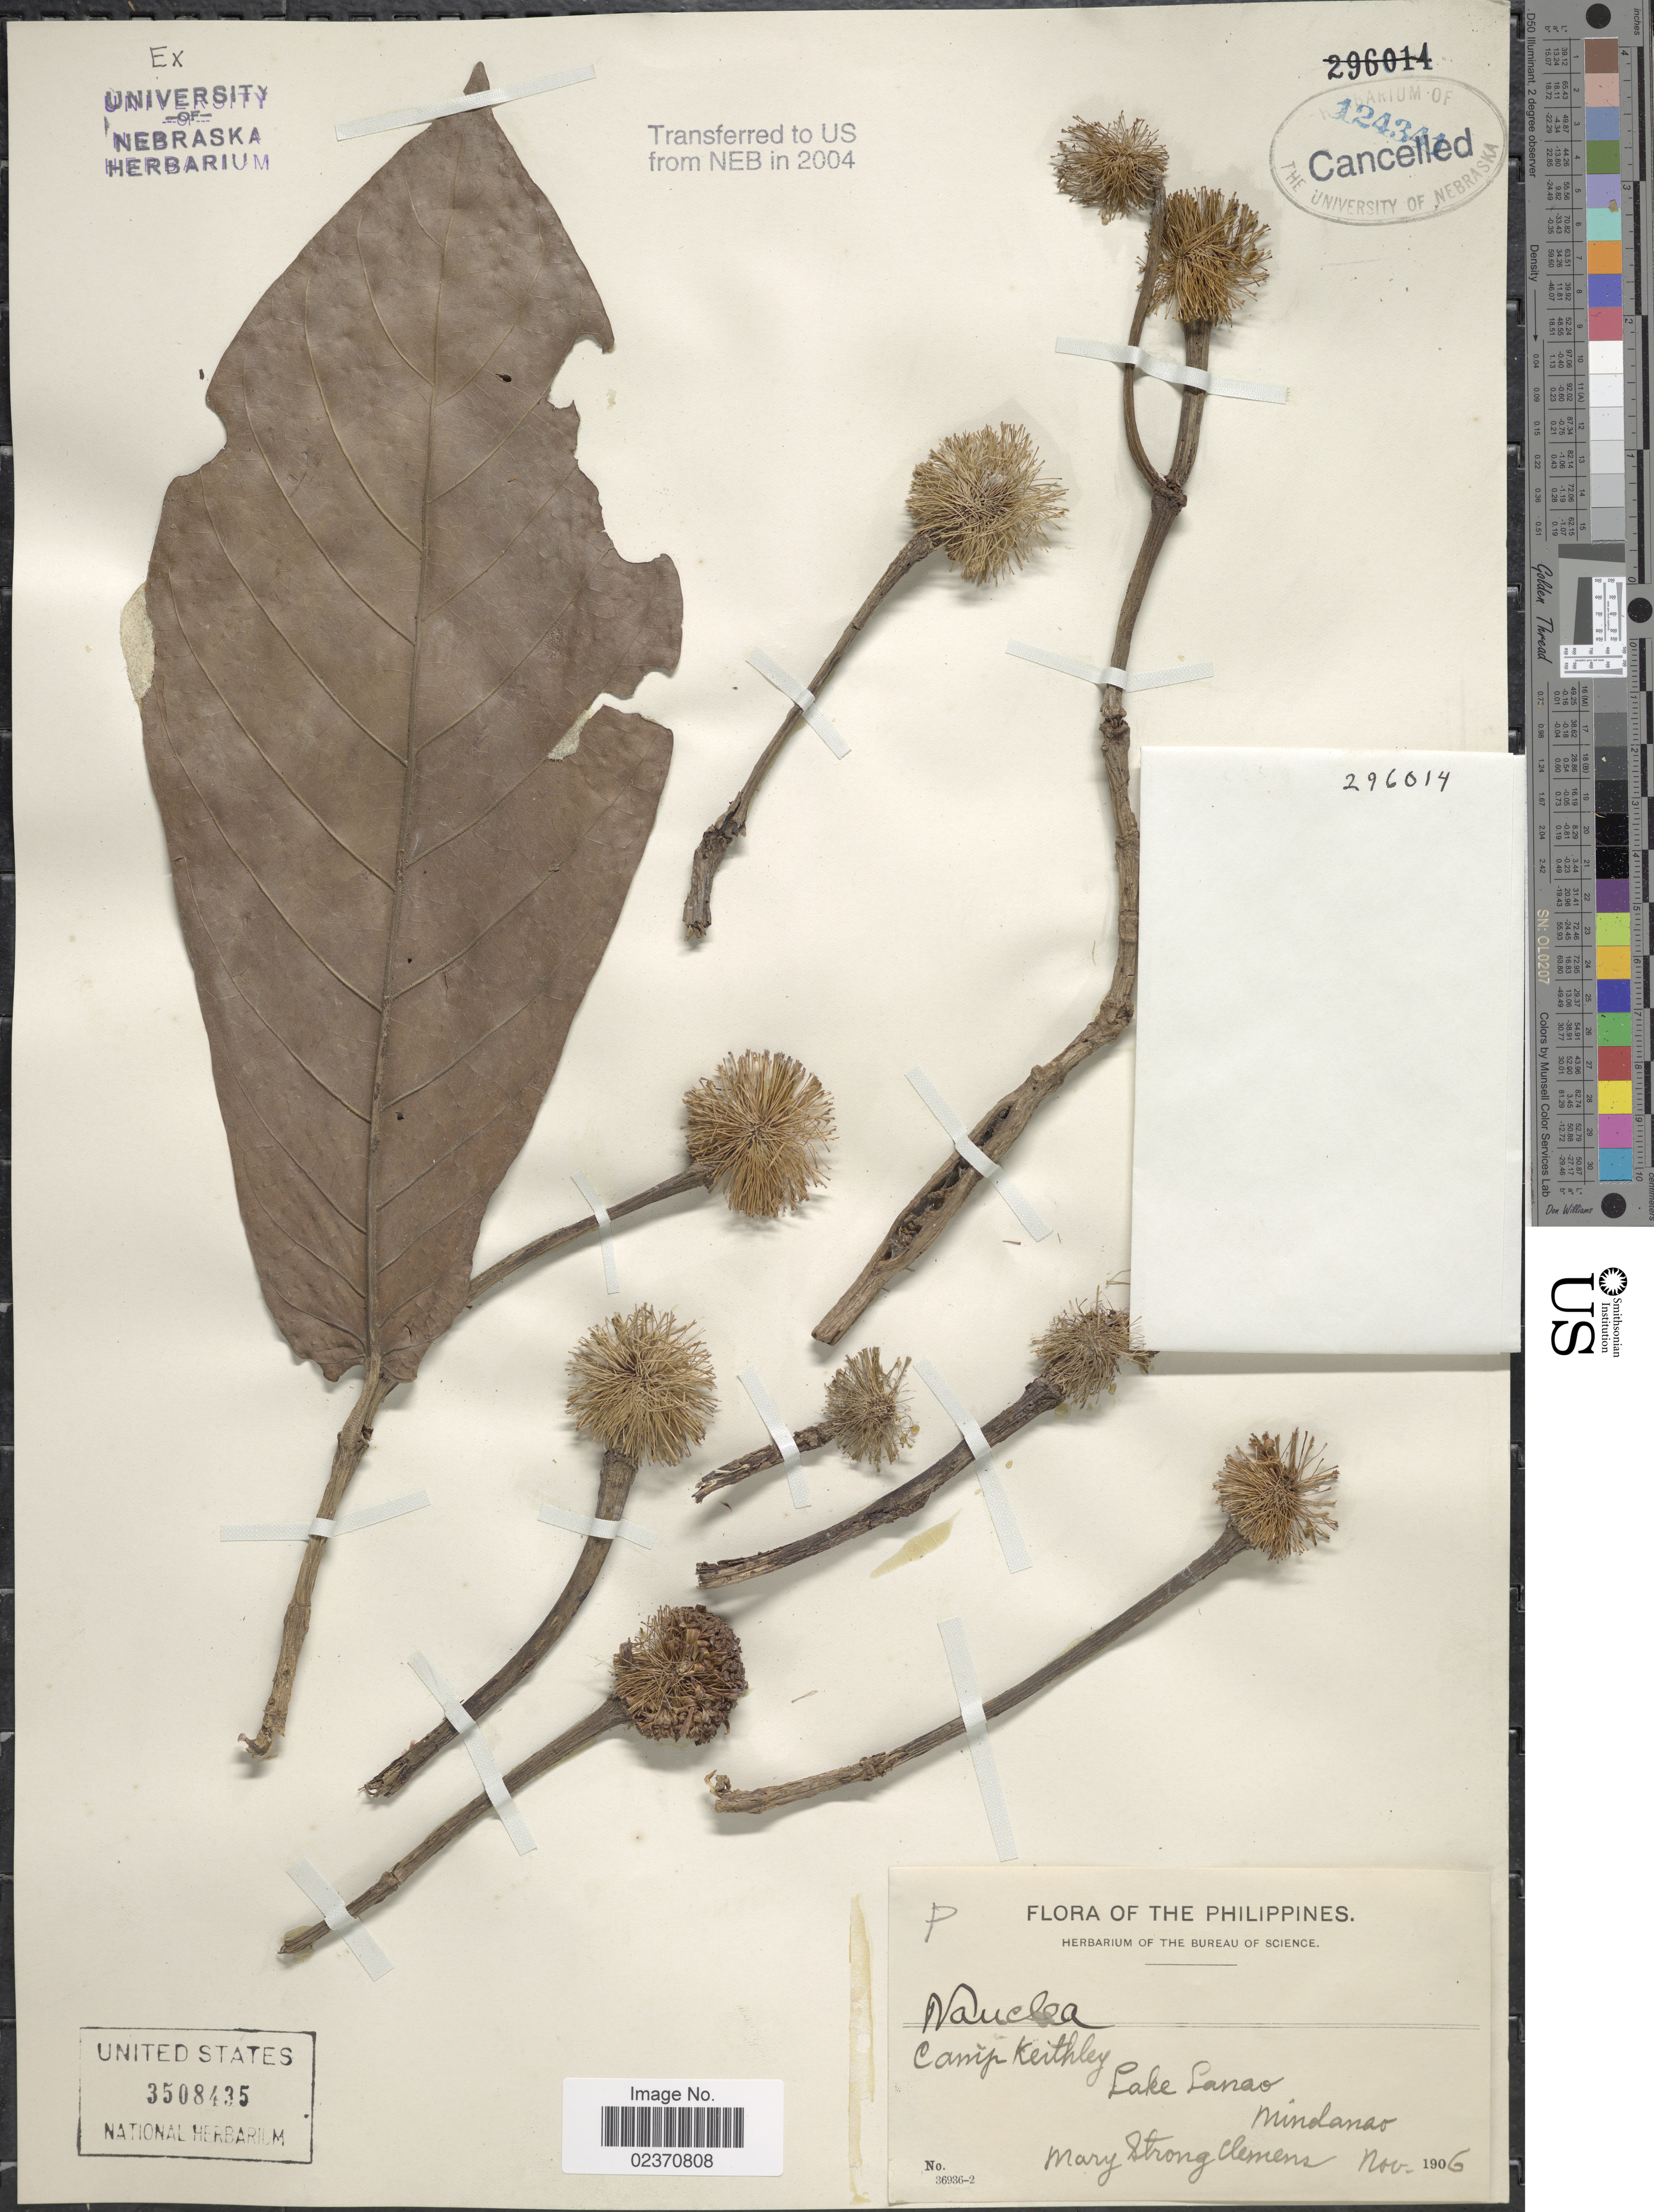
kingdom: Plantae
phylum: Tracheophyta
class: Magnoliopsida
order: Gentianales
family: Rubiaceae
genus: Nauclea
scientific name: Nauclea sp.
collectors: M. S. Clemens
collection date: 1906-11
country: Philippines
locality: Camp Keithley, Lake Lanao, Mindanao.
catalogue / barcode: US 3508435